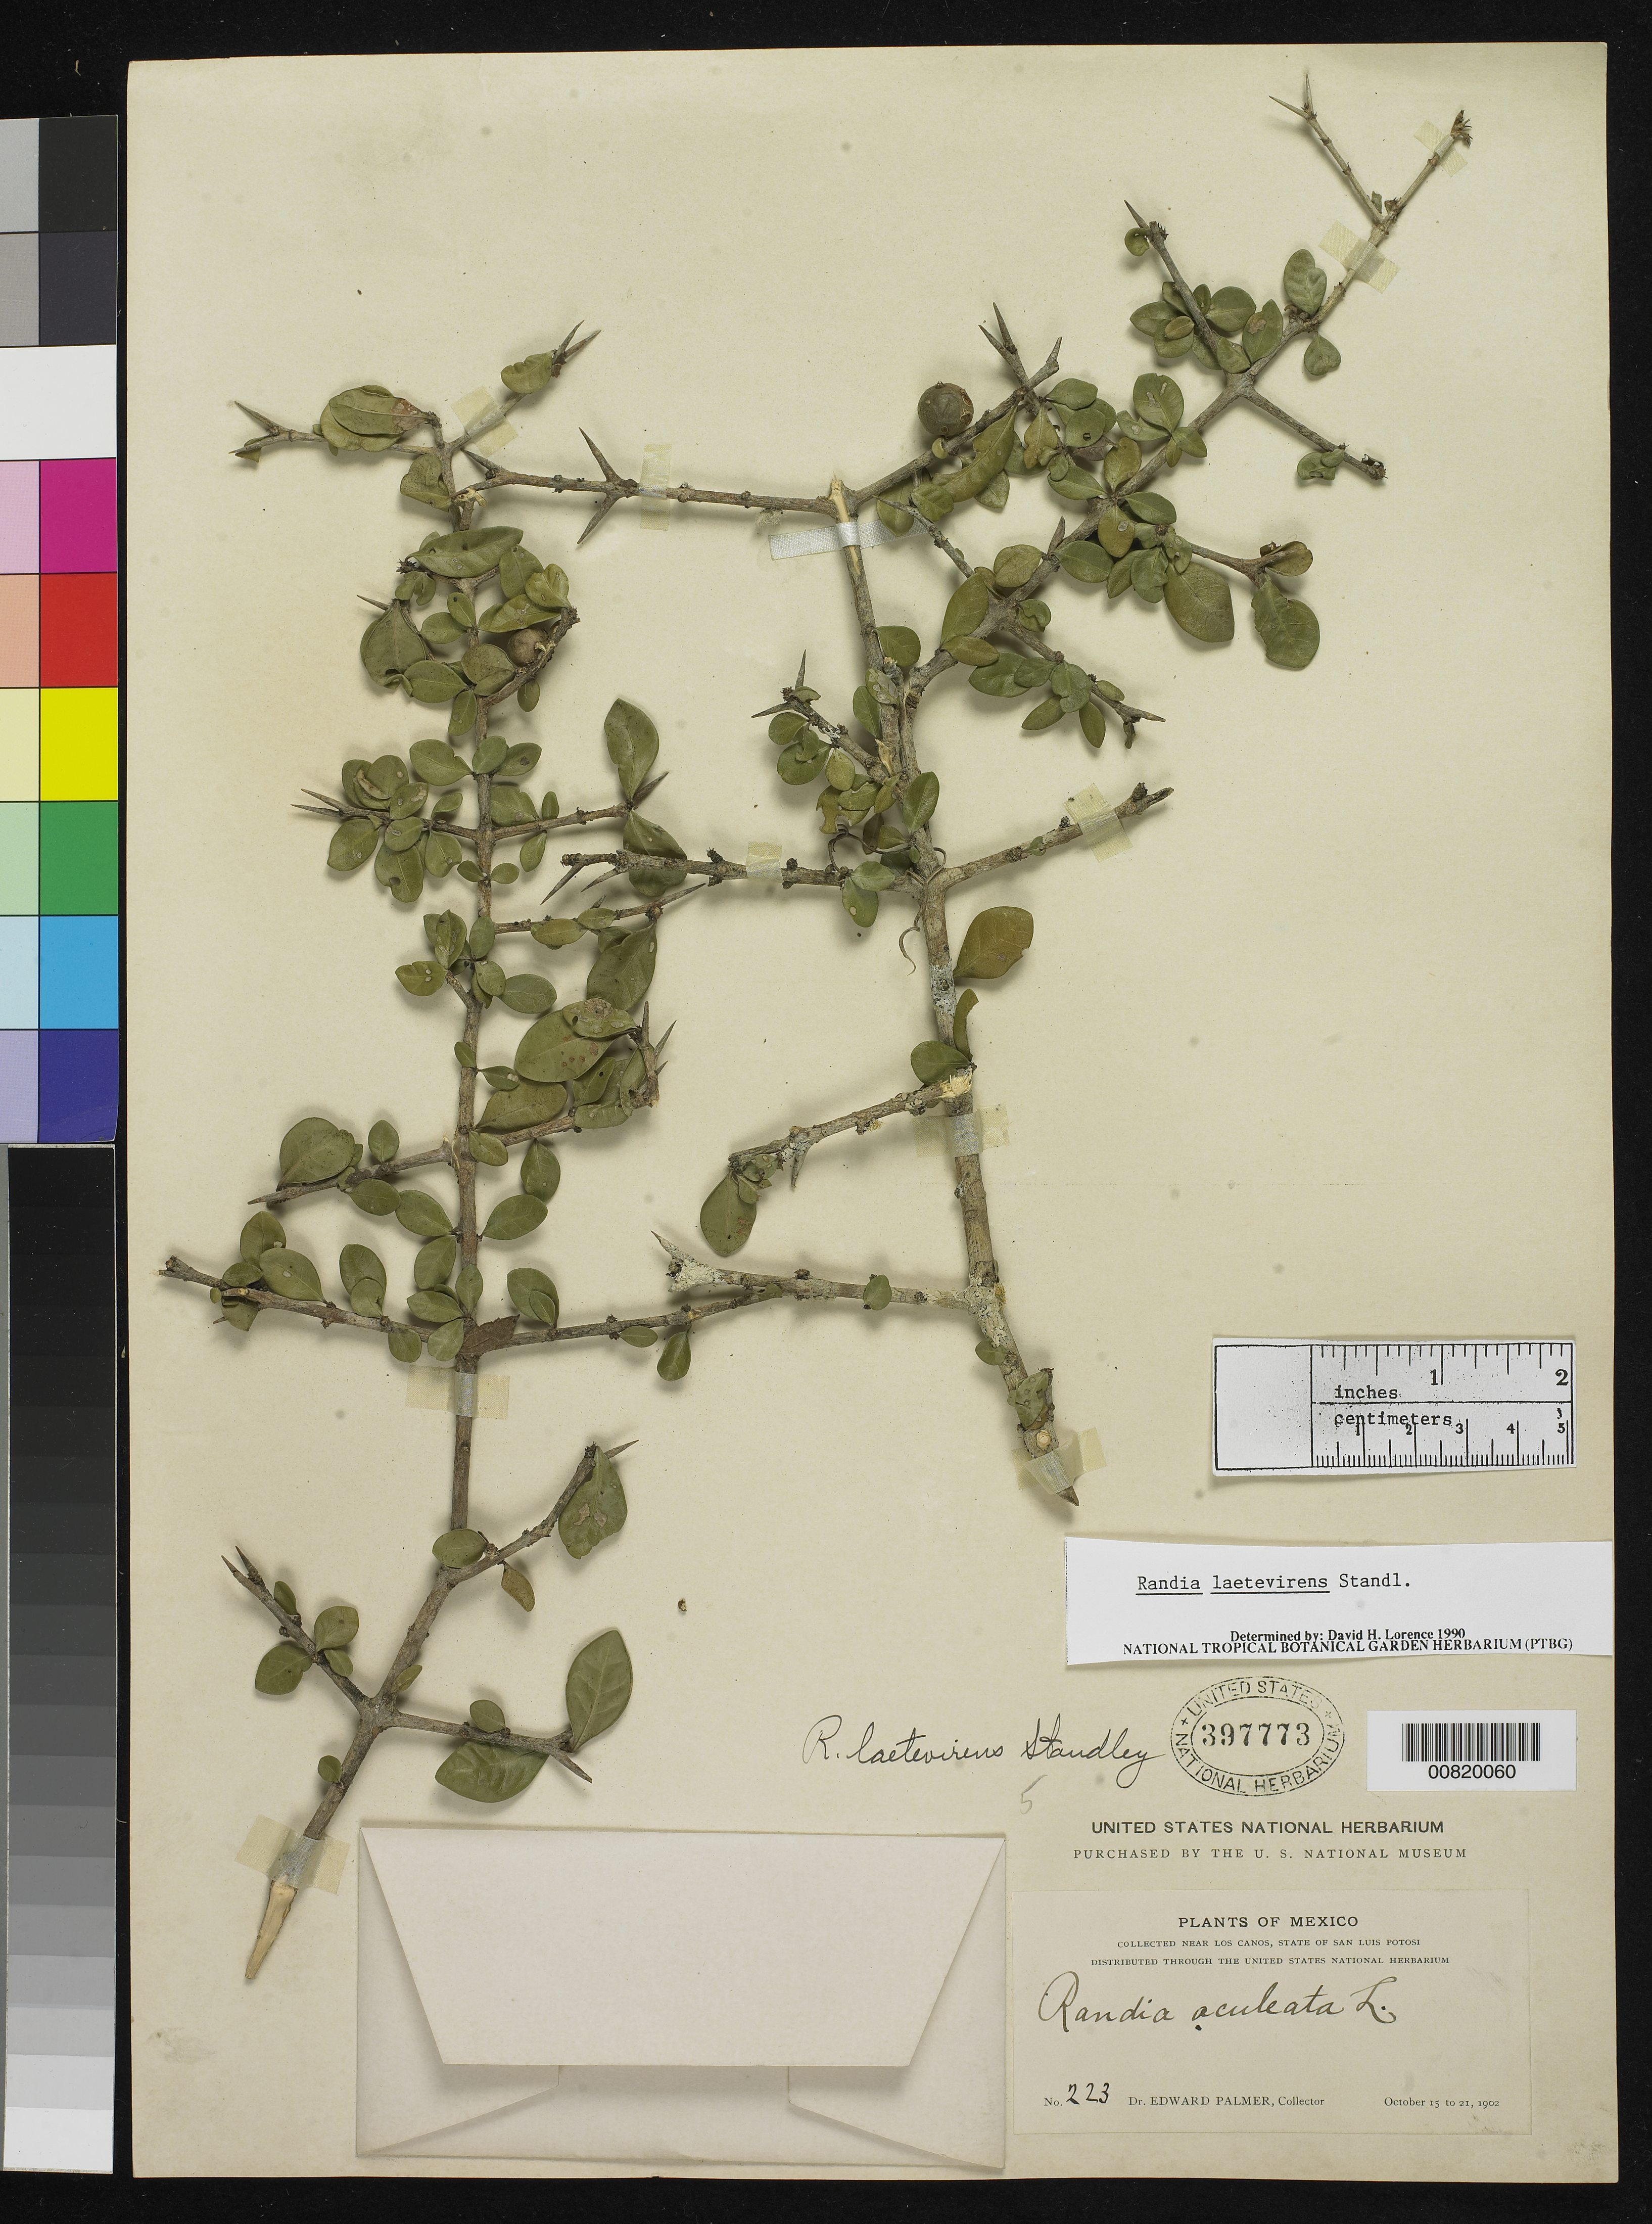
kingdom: Plantae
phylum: Tracheophyta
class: Magnoliopsida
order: Gentianales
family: Rubiaceae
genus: Randia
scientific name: Randia laetevirens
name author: Standl.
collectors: E. Palmer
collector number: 223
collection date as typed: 15 Oct 1902 to 21 Oct 1902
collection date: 1902-10-15/1902-10-21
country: Mexico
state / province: San Luis Potosí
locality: Near Los Canos, San Luis Potosí.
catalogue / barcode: US 397773